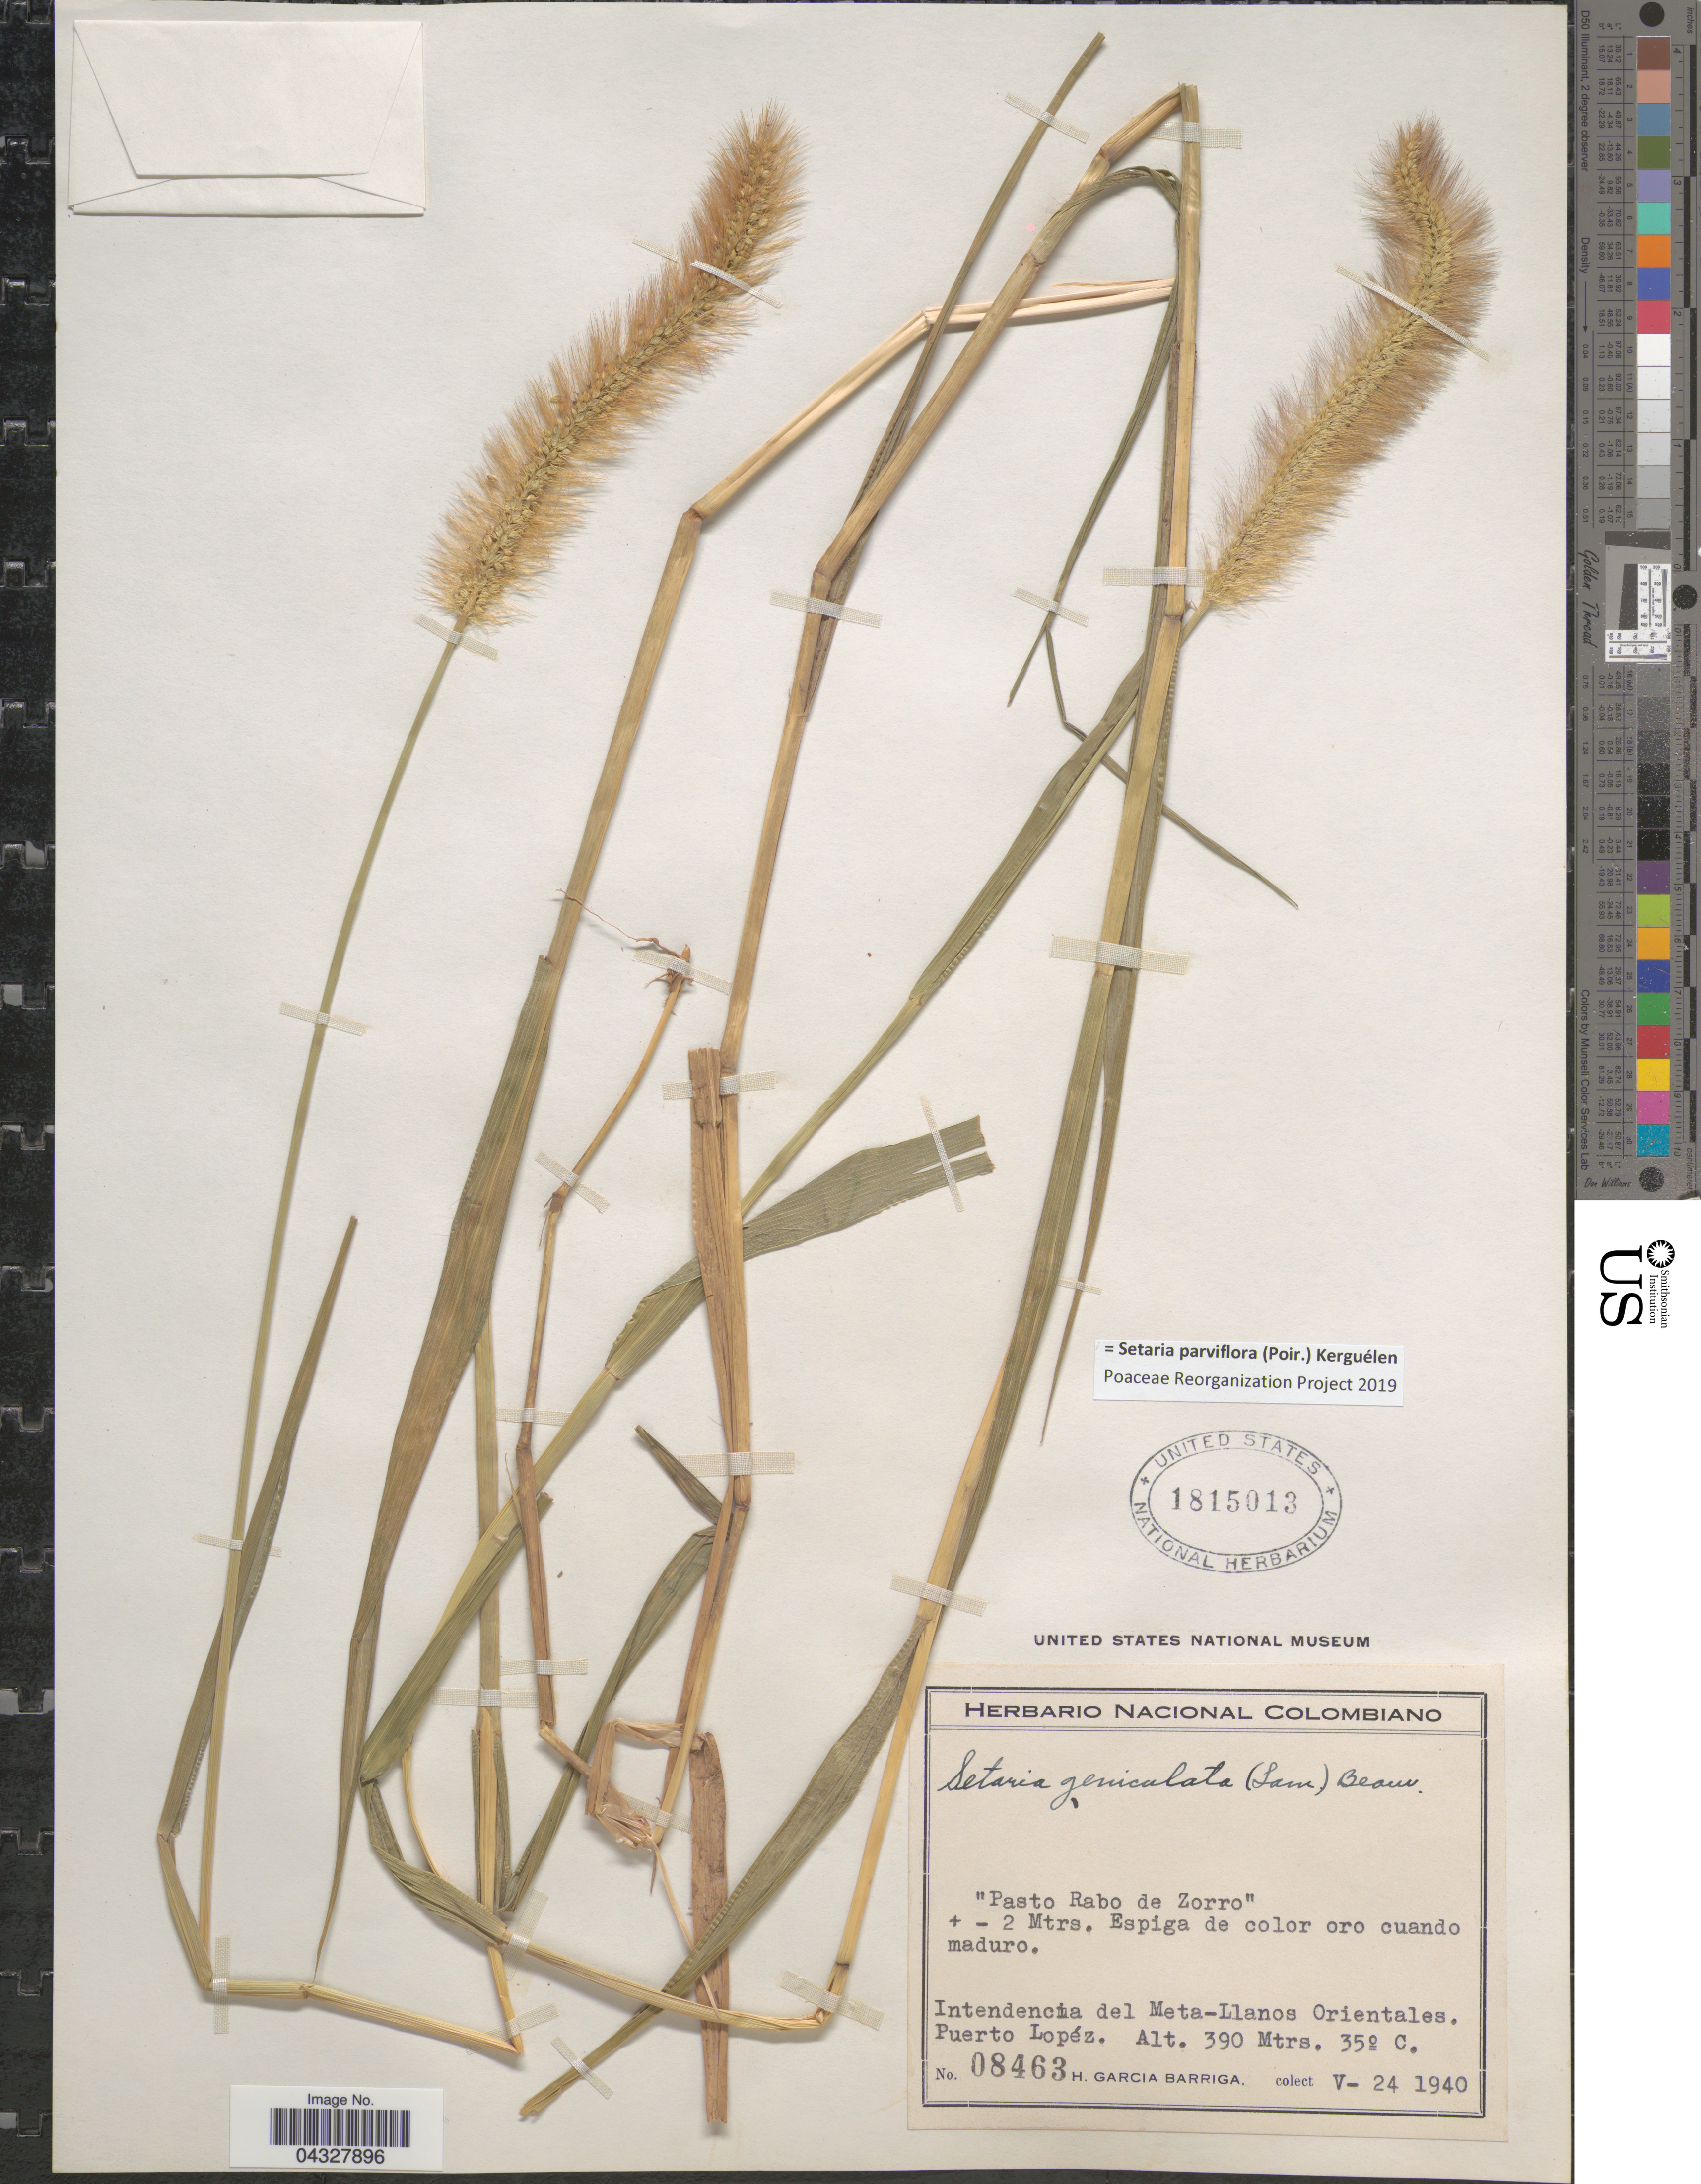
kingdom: Plantae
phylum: Tracheophyta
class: Liliopsida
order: Poales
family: Poaceae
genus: Setaria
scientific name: Setaria parviflora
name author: (Poir.) Kerguélen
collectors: H. García Barriga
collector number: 08463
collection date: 1940-05-24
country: Colombia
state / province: Meta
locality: Intendencia del Meta - Llanos Orientales. Puerto Lopéz.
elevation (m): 390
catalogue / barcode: US 1815013